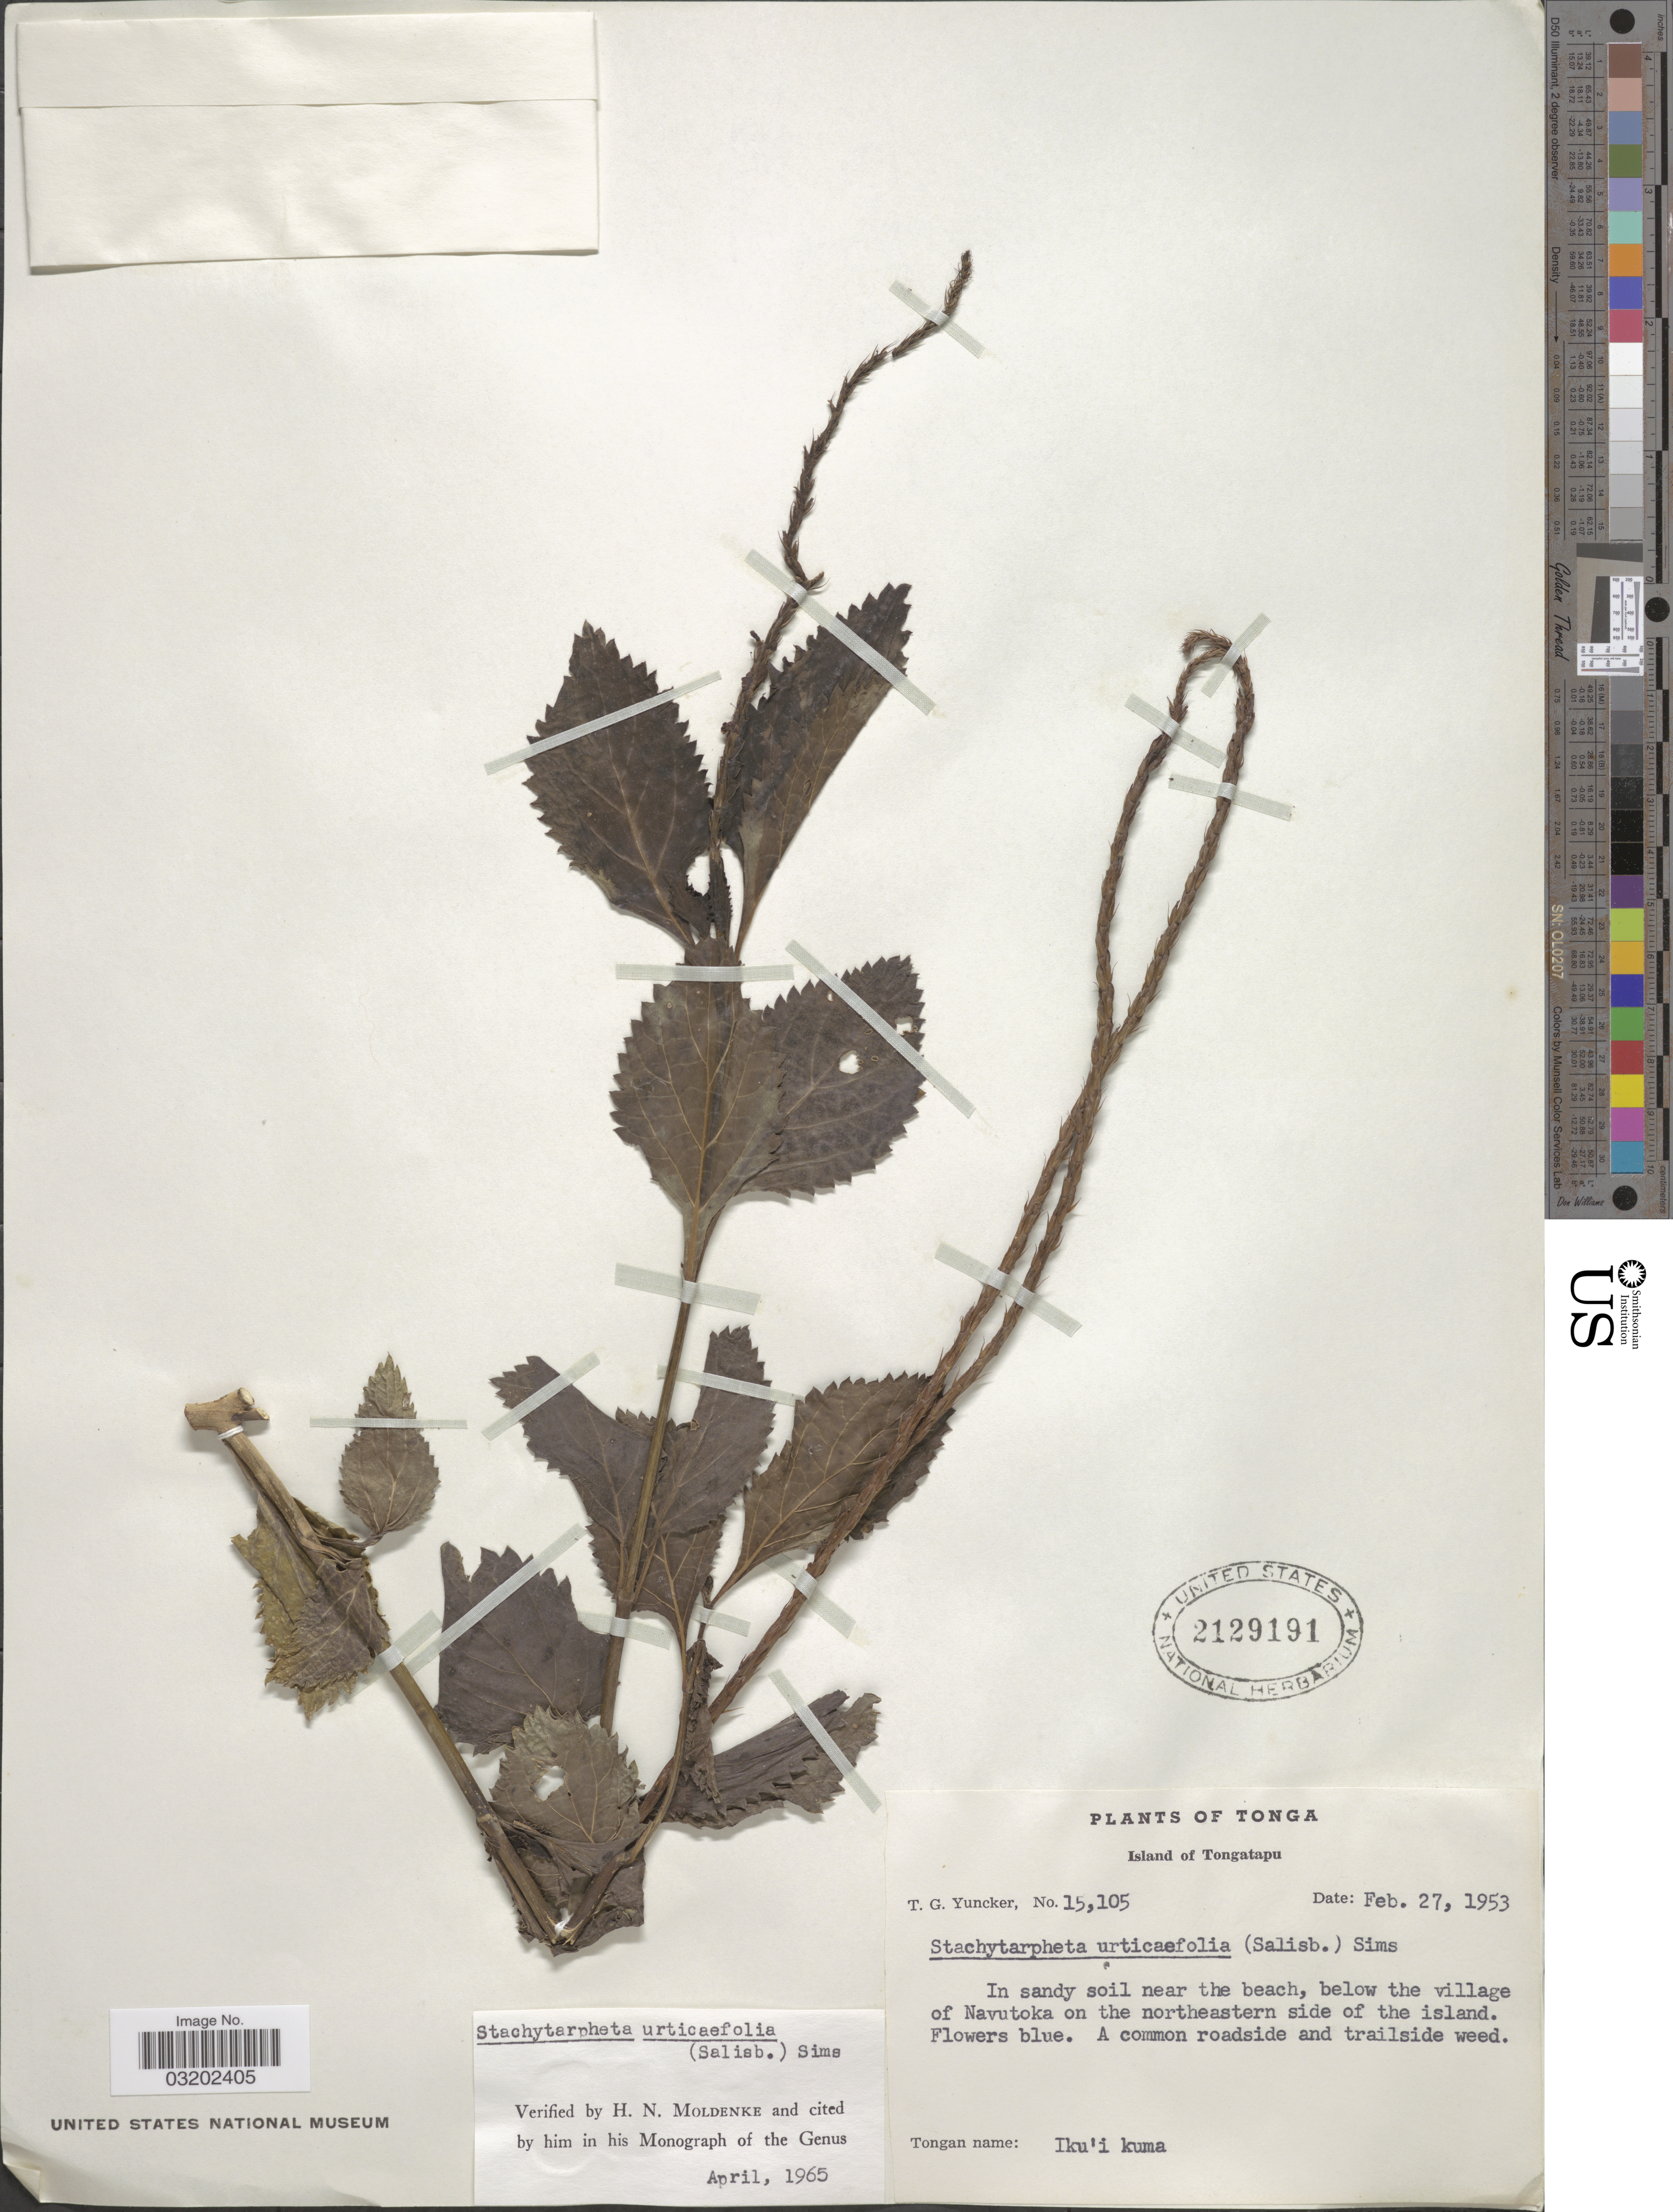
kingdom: Plantae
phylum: Tracheophyta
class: Magnoliopsida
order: Lamiales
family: Verbenaceae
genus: Stachytarpheta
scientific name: Stachytarpheta urticifolia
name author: Sims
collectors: T. G. Yuncker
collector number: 15105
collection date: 1953-02-27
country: Tonga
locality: Island of Tongatapu. In sandy soil near the beach, below the village of Navutoka on the northeastern side of the island.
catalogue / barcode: US 2129191